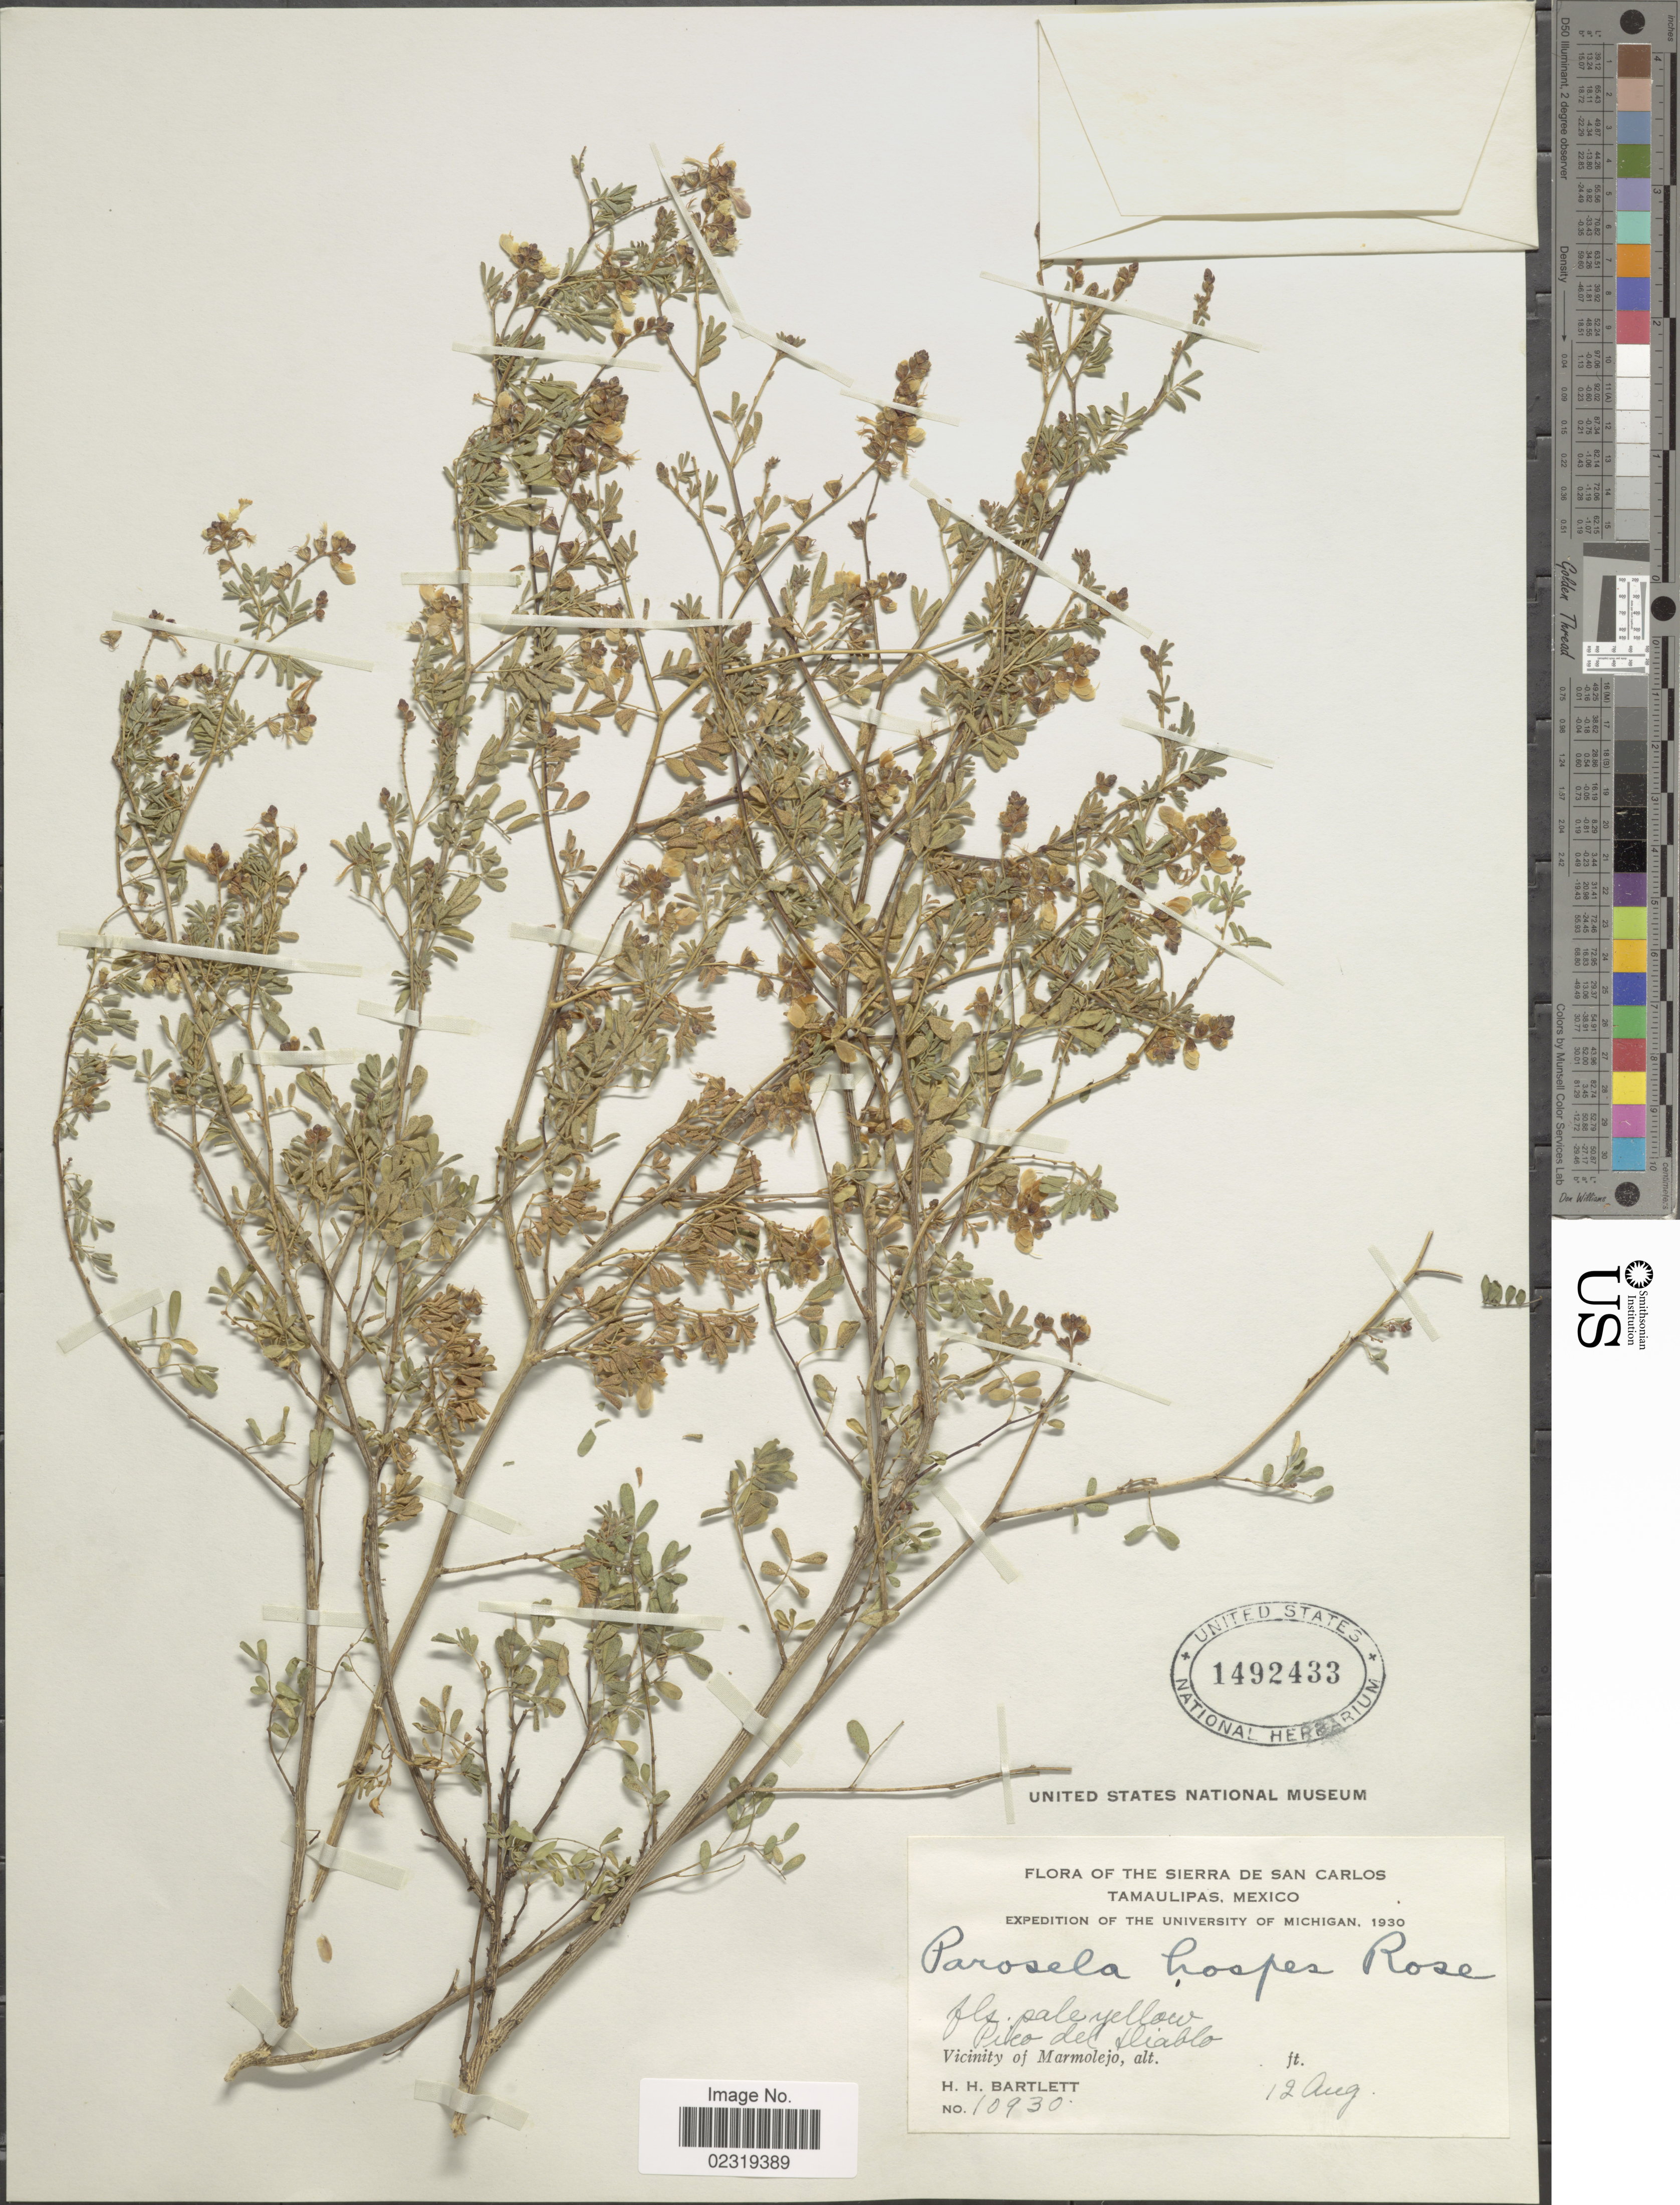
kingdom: Plantae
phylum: Tracheophyta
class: Magnoliopsida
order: Fabales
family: Fabaceae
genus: Dalea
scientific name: Dalea hospes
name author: (Rose) Bullock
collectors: H. H. Bartlett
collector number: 10930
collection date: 1930-08-12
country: Mexico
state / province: Tamaulipas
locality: The Sierra De San Carlos, Vicinity of Marmolejo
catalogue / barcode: US 1492433